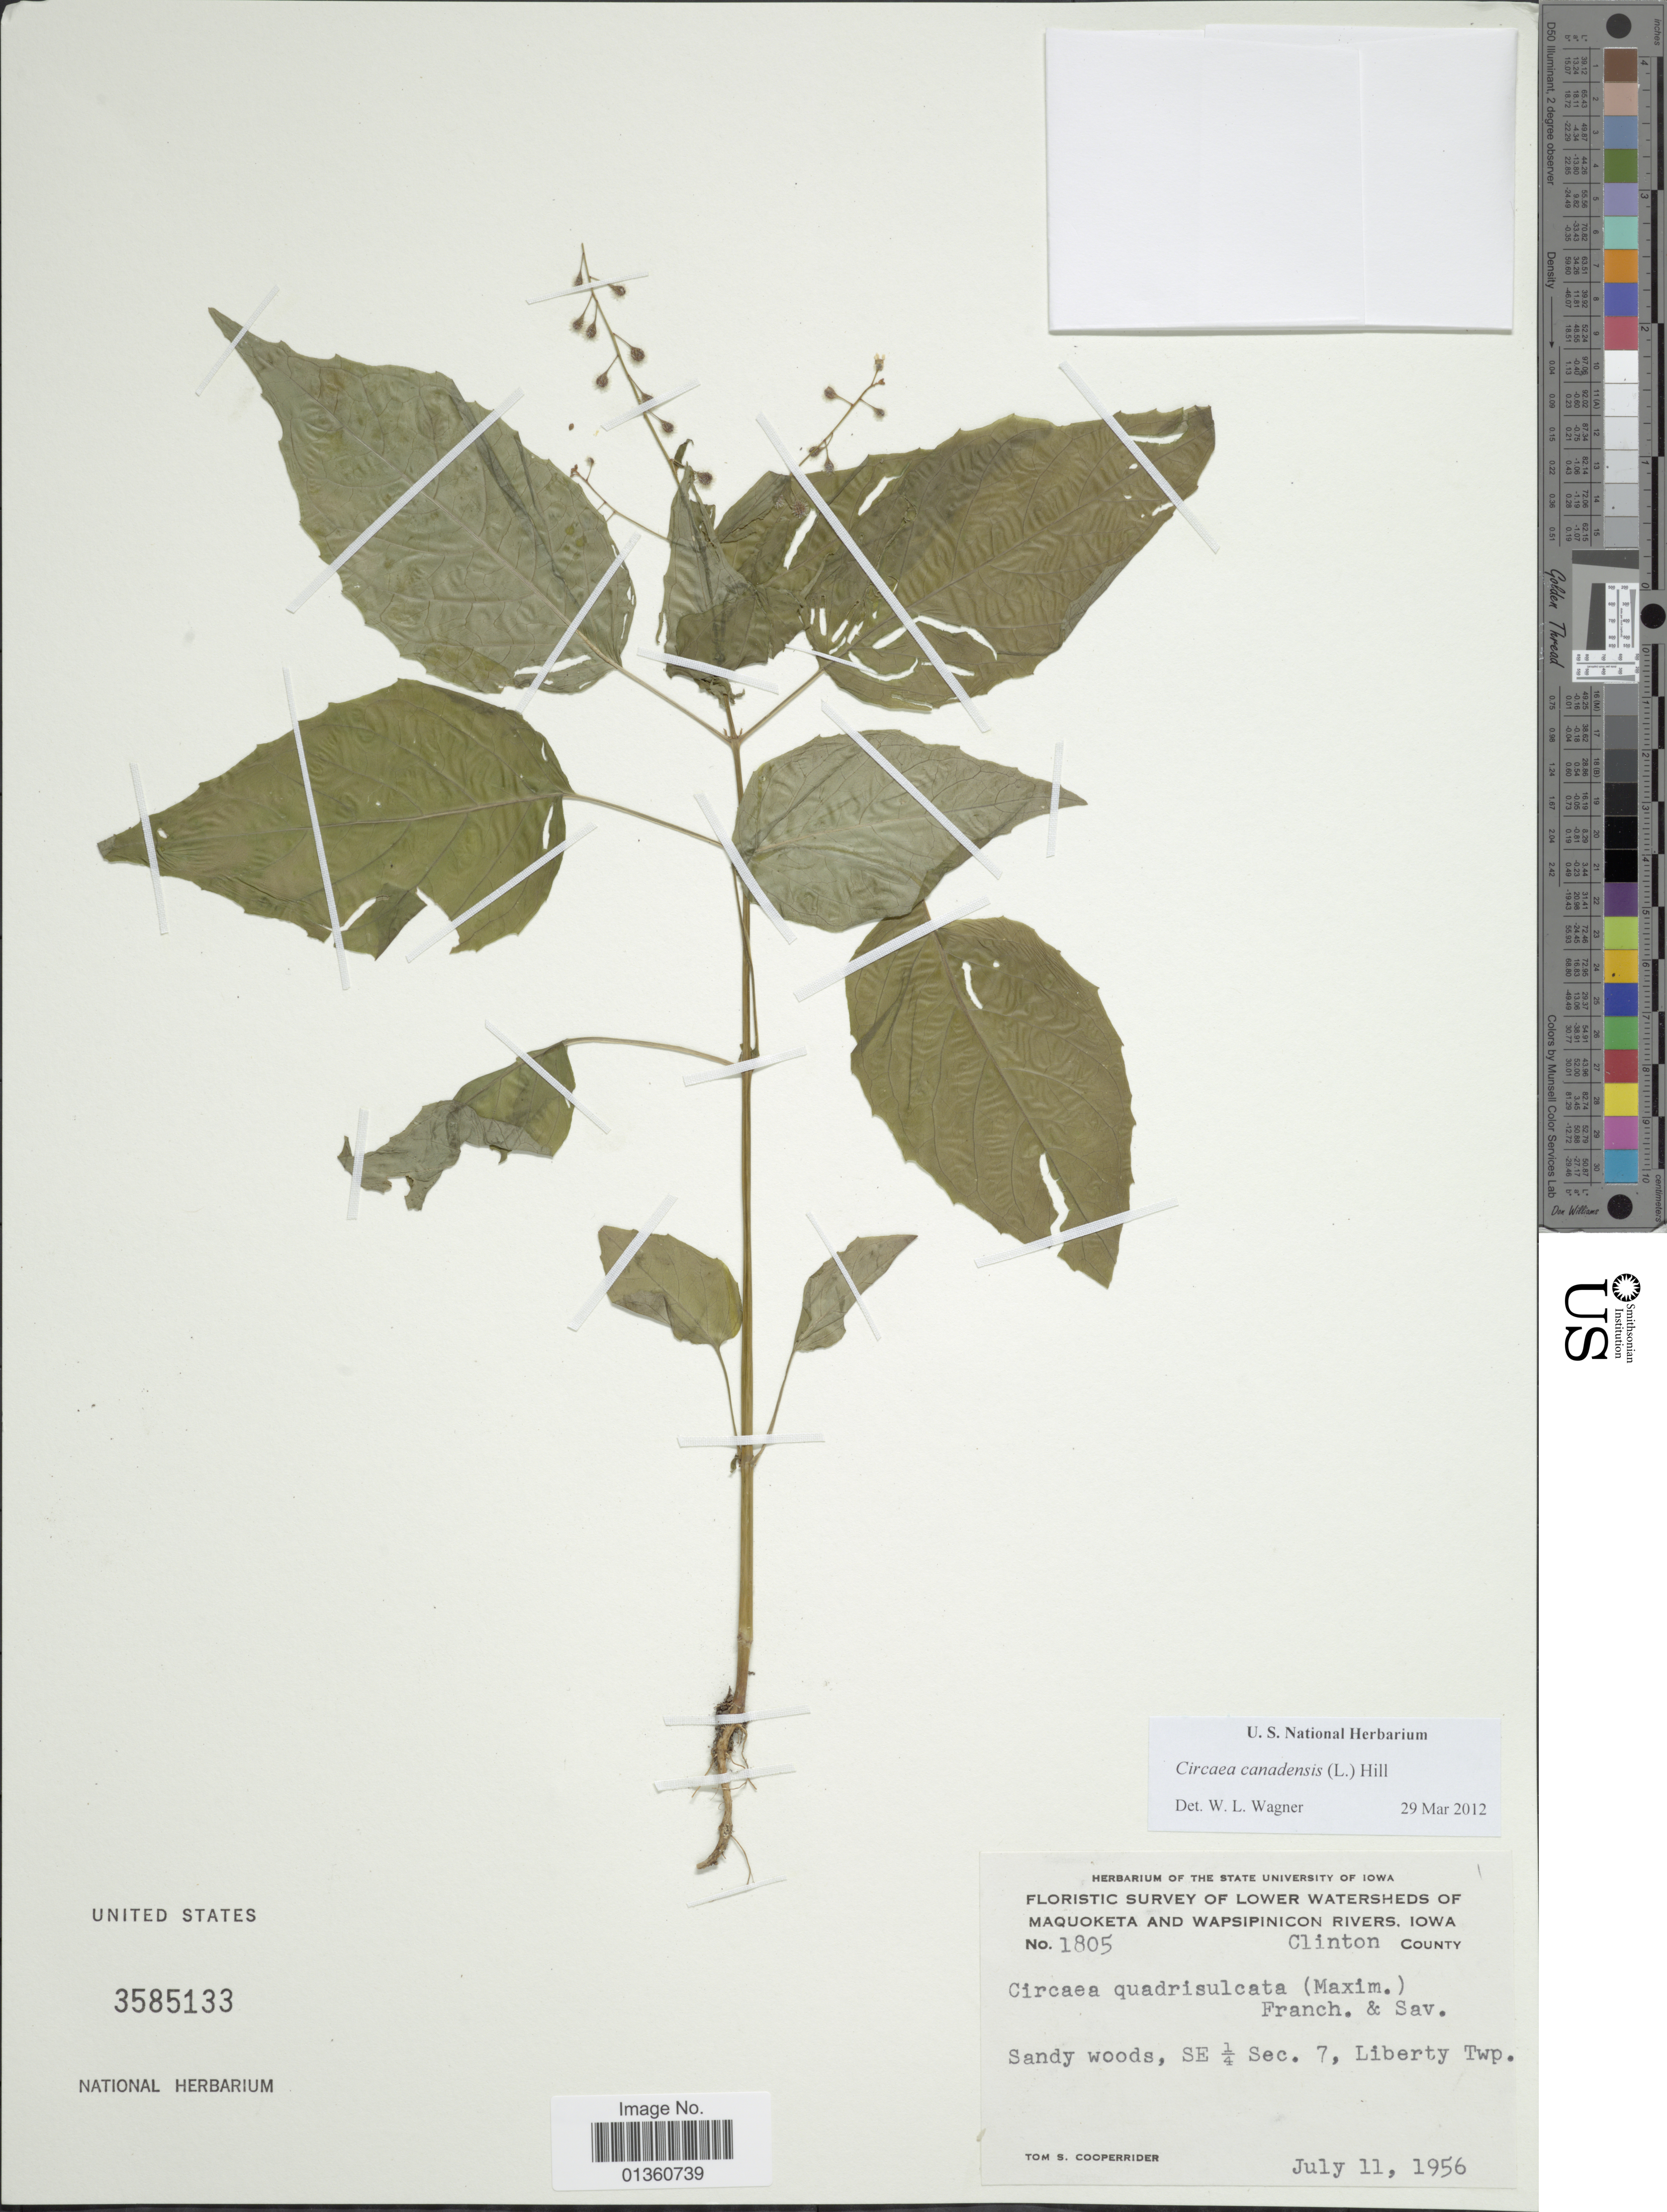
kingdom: Plantae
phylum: Tracheophyta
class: Magnoliopsida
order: Myrtales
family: Onagraceae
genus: Circaea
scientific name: Circaea canadensis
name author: (L.) Hill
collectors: T. S. Cooperrider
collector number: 1805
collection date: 1956-07-11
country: United States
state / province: Iowa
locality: Clinton County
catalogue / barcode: US 3585133